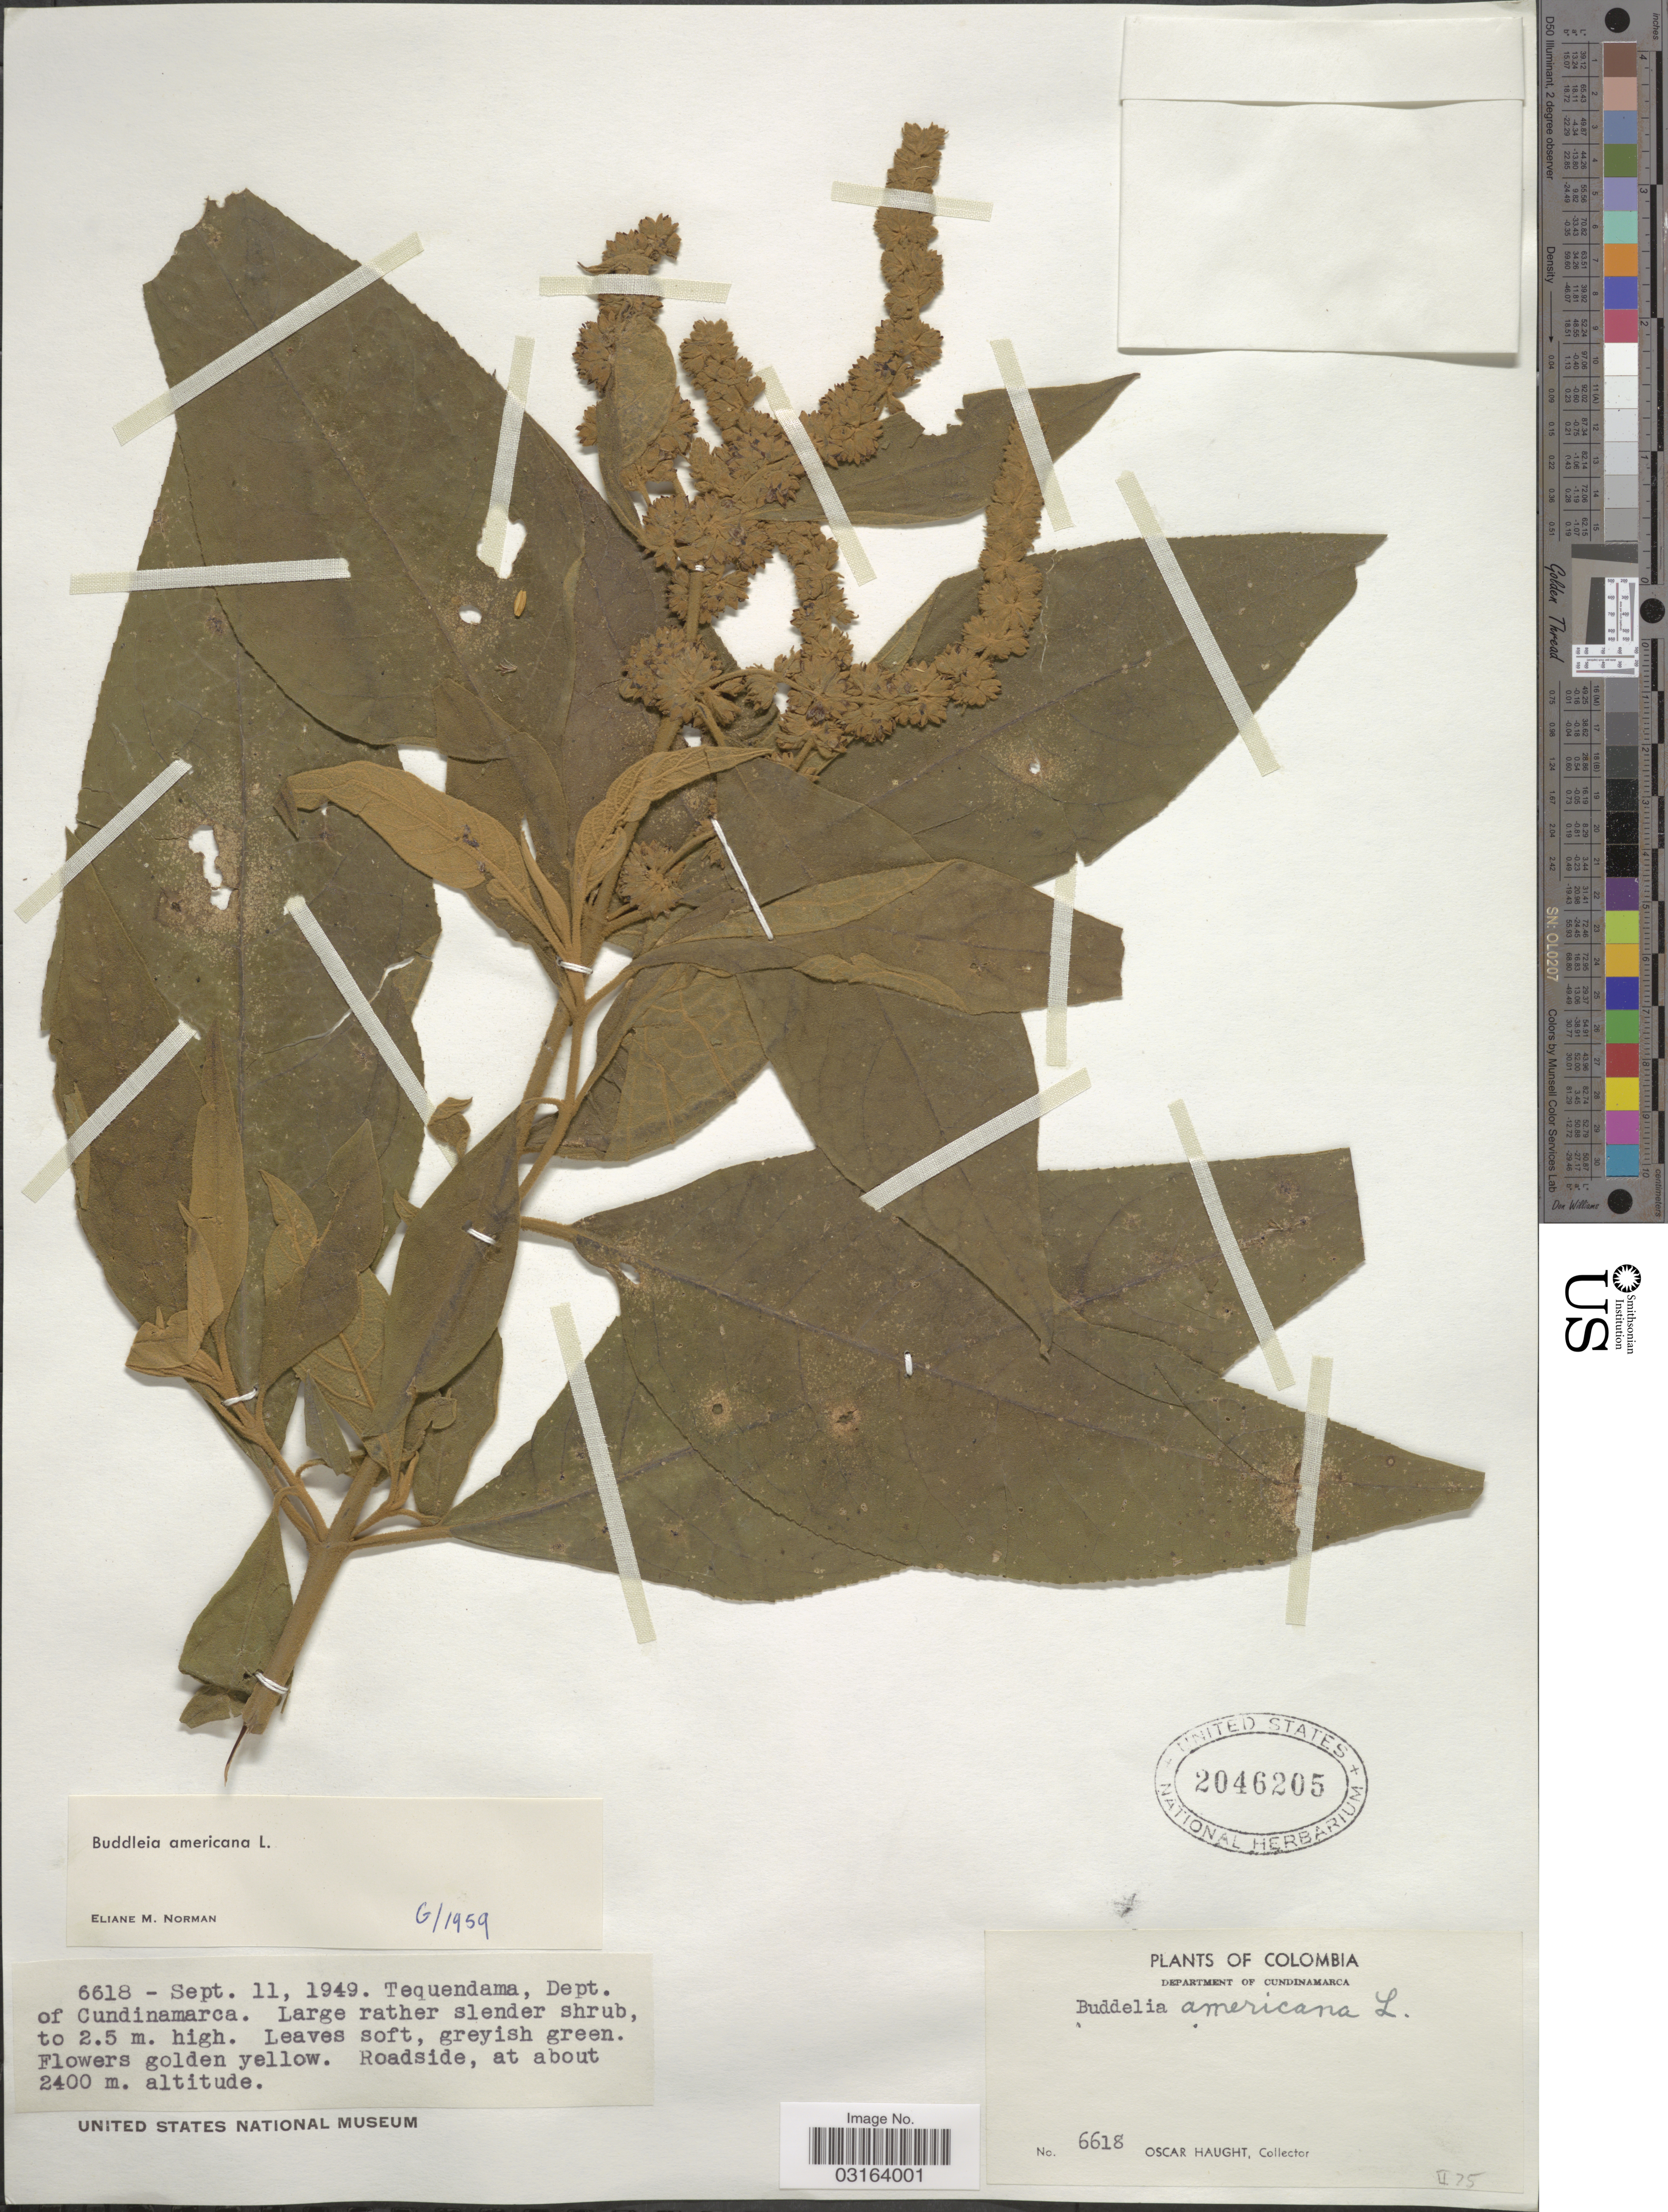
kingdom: Plantae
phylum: Tracheophyta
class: Magnoliopsida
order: Lamiales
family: Scrophulariaceae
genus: Buddleja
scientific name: Buddleja americana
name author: L.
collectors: O. Haught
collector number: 6618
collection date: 1949-09-11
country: Colombia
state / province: Cundinamarca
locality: Department of Cundinamarca. Tequendama.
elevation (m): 2400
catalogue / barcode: US 2046205